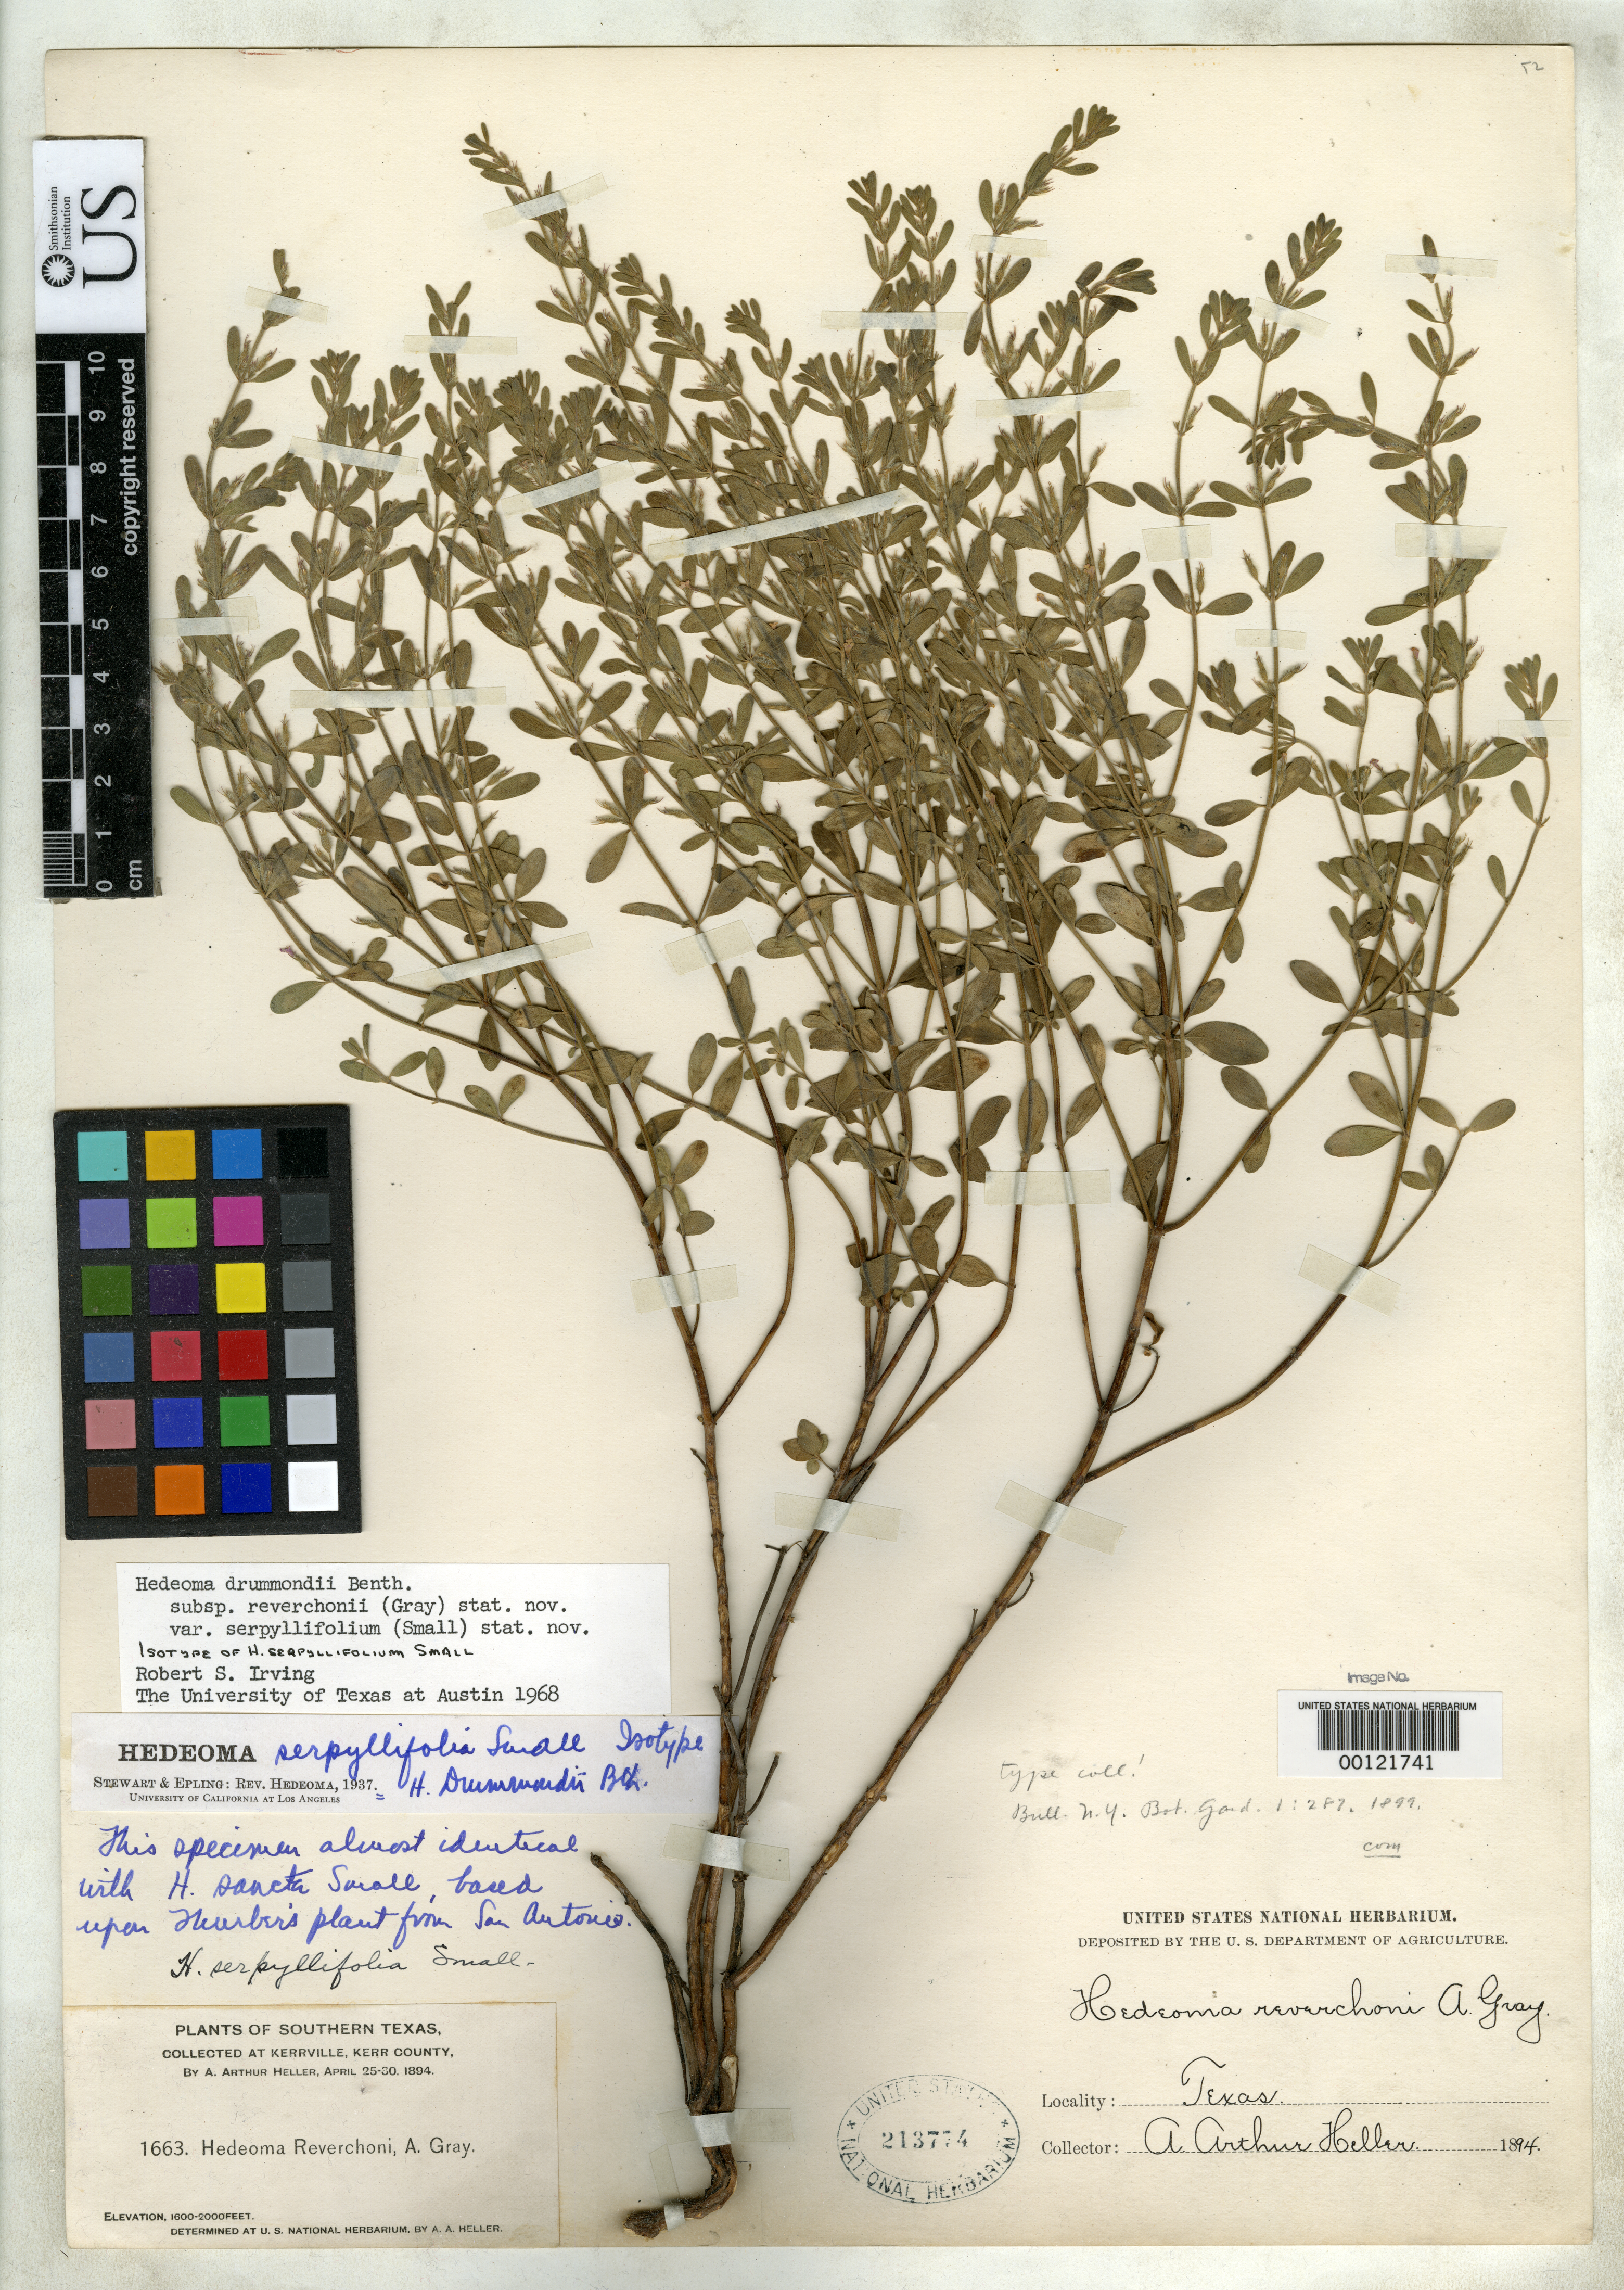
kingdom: Plantae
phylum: Tracheophyta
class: Magnoliopsida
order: Lamiales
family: Lamiaceae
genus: Hedeoma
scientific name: Hedeoma serpyllifolia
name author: Small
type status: Isotype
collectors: A. A. Heller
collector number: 1663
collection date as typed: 25 Apr 1894 to 30 Apr 1894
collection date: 1894-04-25/1894-04-30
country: United States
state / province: Texas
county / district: Kerr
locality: Kerrville.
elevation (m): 488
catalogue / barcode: US 213774